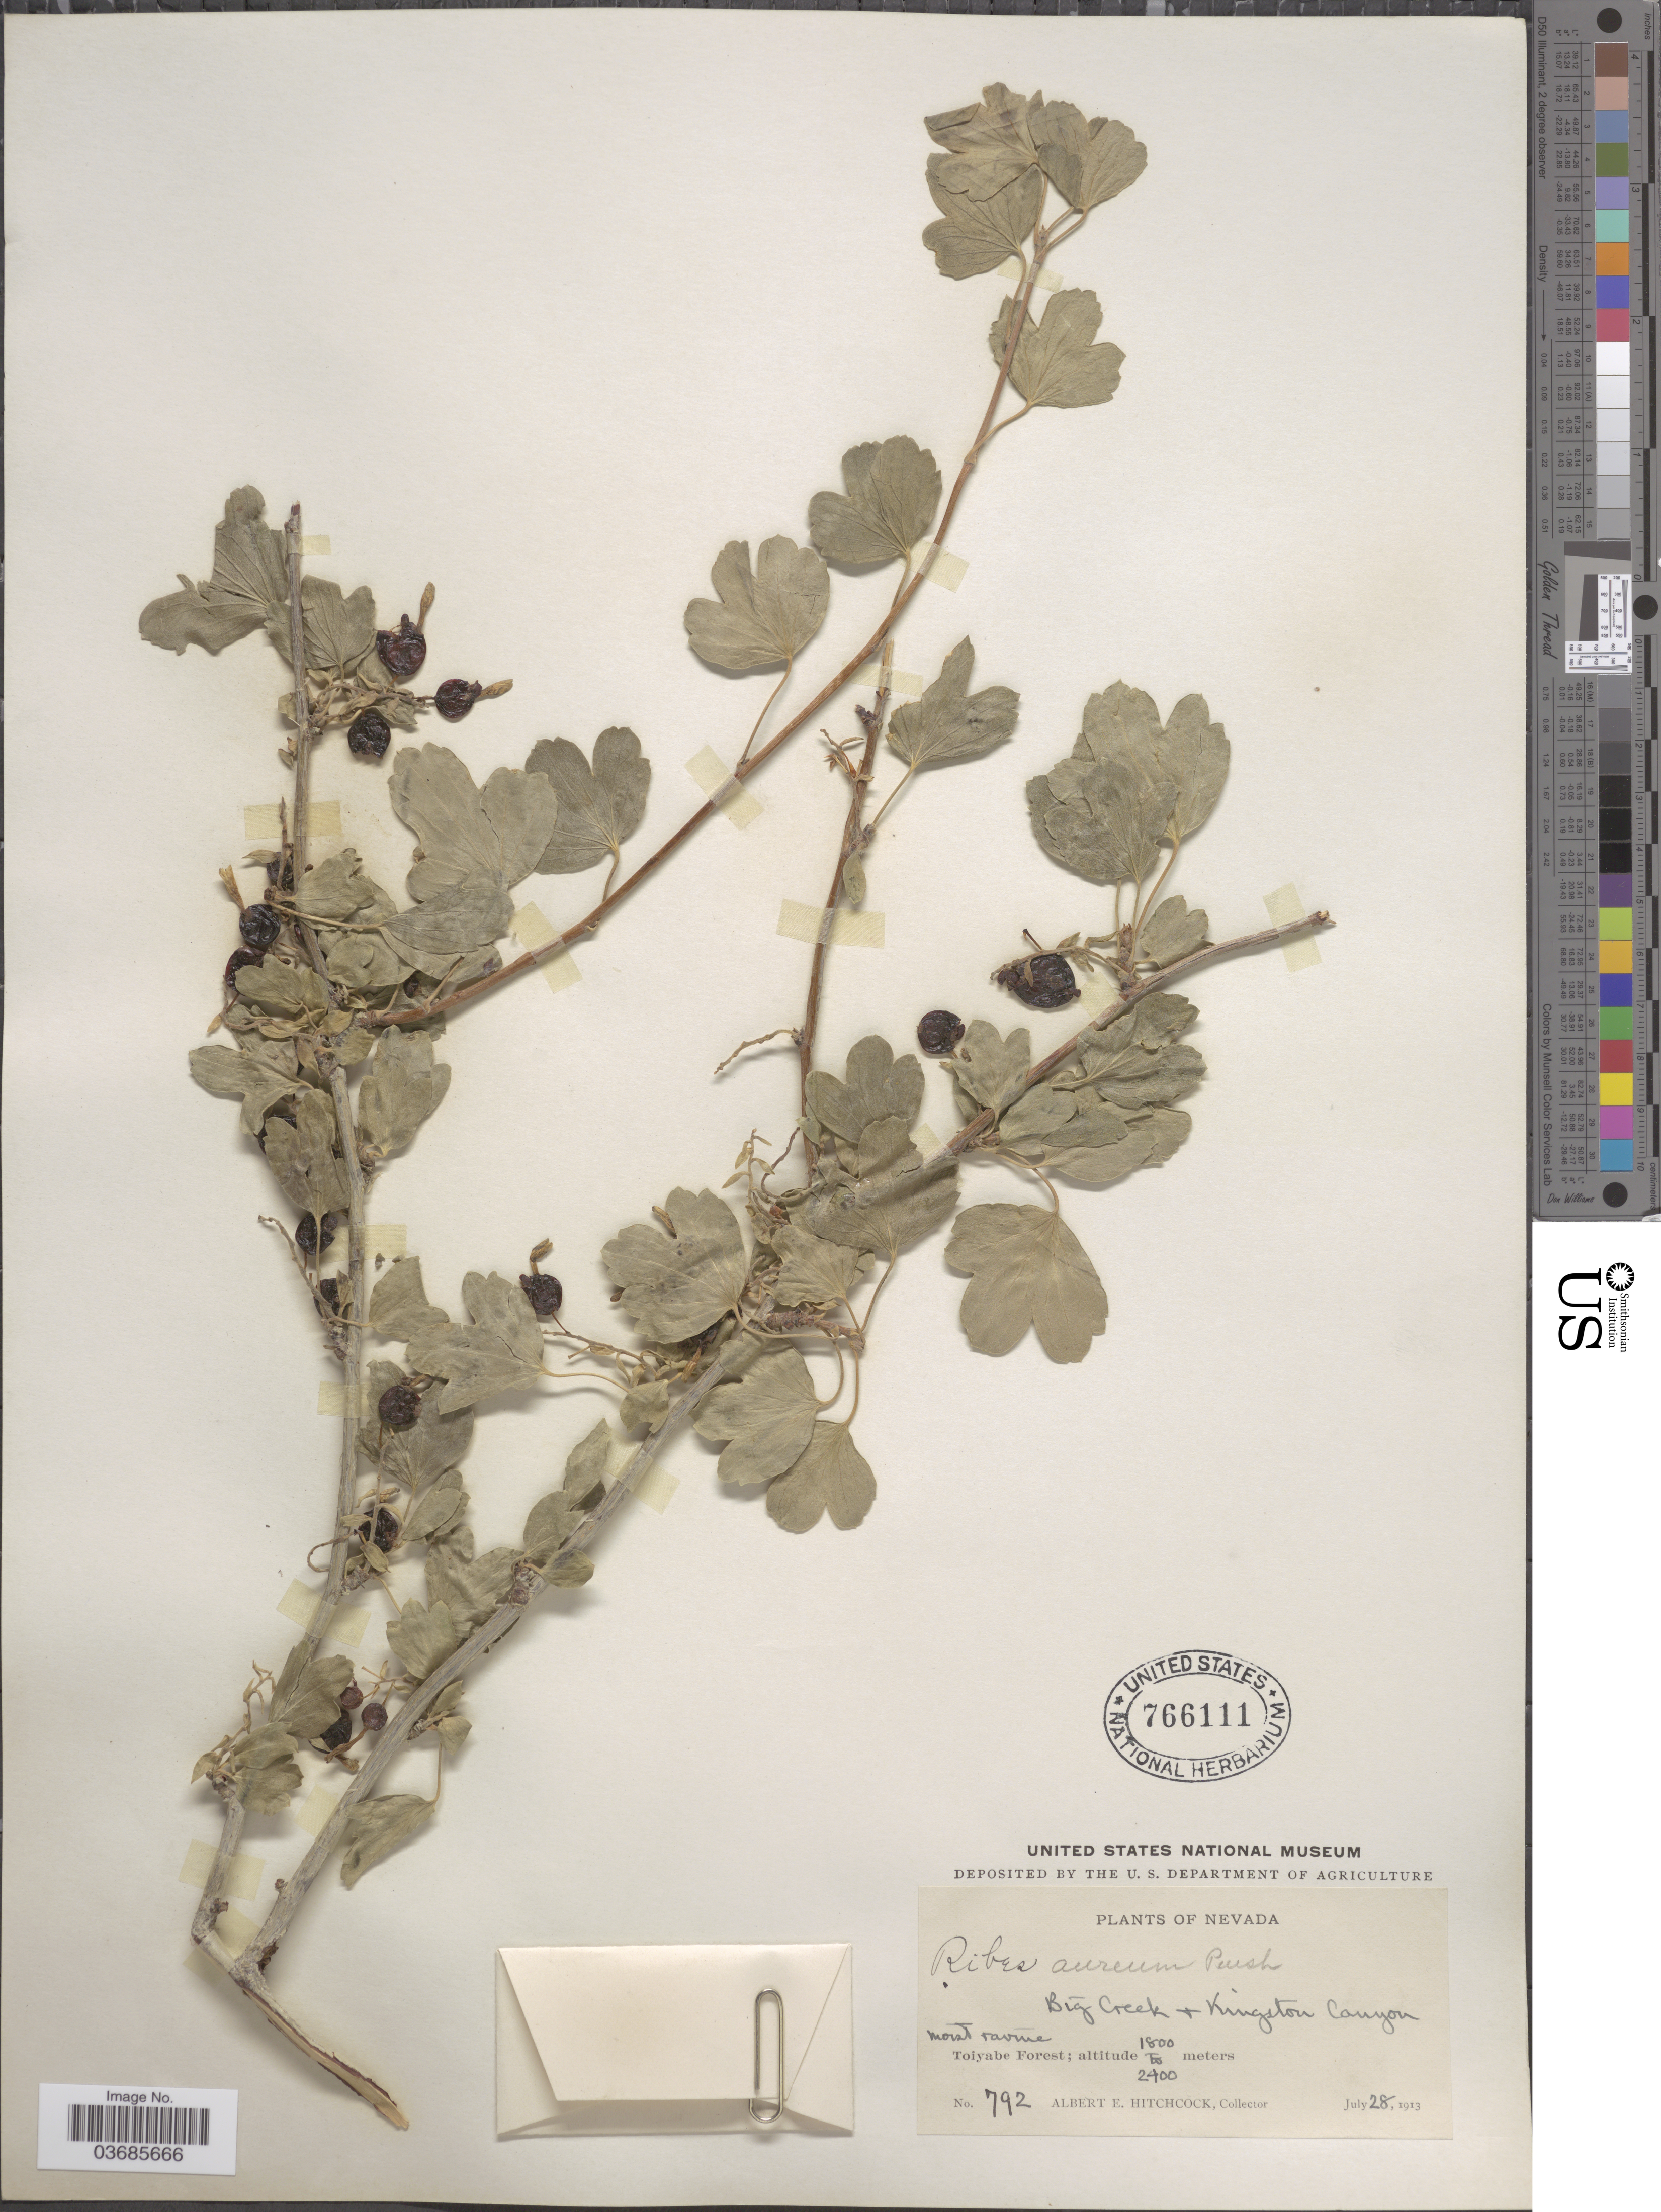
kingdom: Plantae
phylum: Tracheophyta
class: Magnoliopsida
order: Saxifragales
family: Grossulariaceae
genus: Ribes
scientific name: Ribes aureum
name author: Pursh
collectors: A. Hitchcock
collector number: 792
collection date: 1913-07-28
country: United States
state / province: Nevada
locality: Big Creek & Kingston Canyon. Toiyabe Forest.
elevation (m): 1800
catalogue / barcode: US 766111